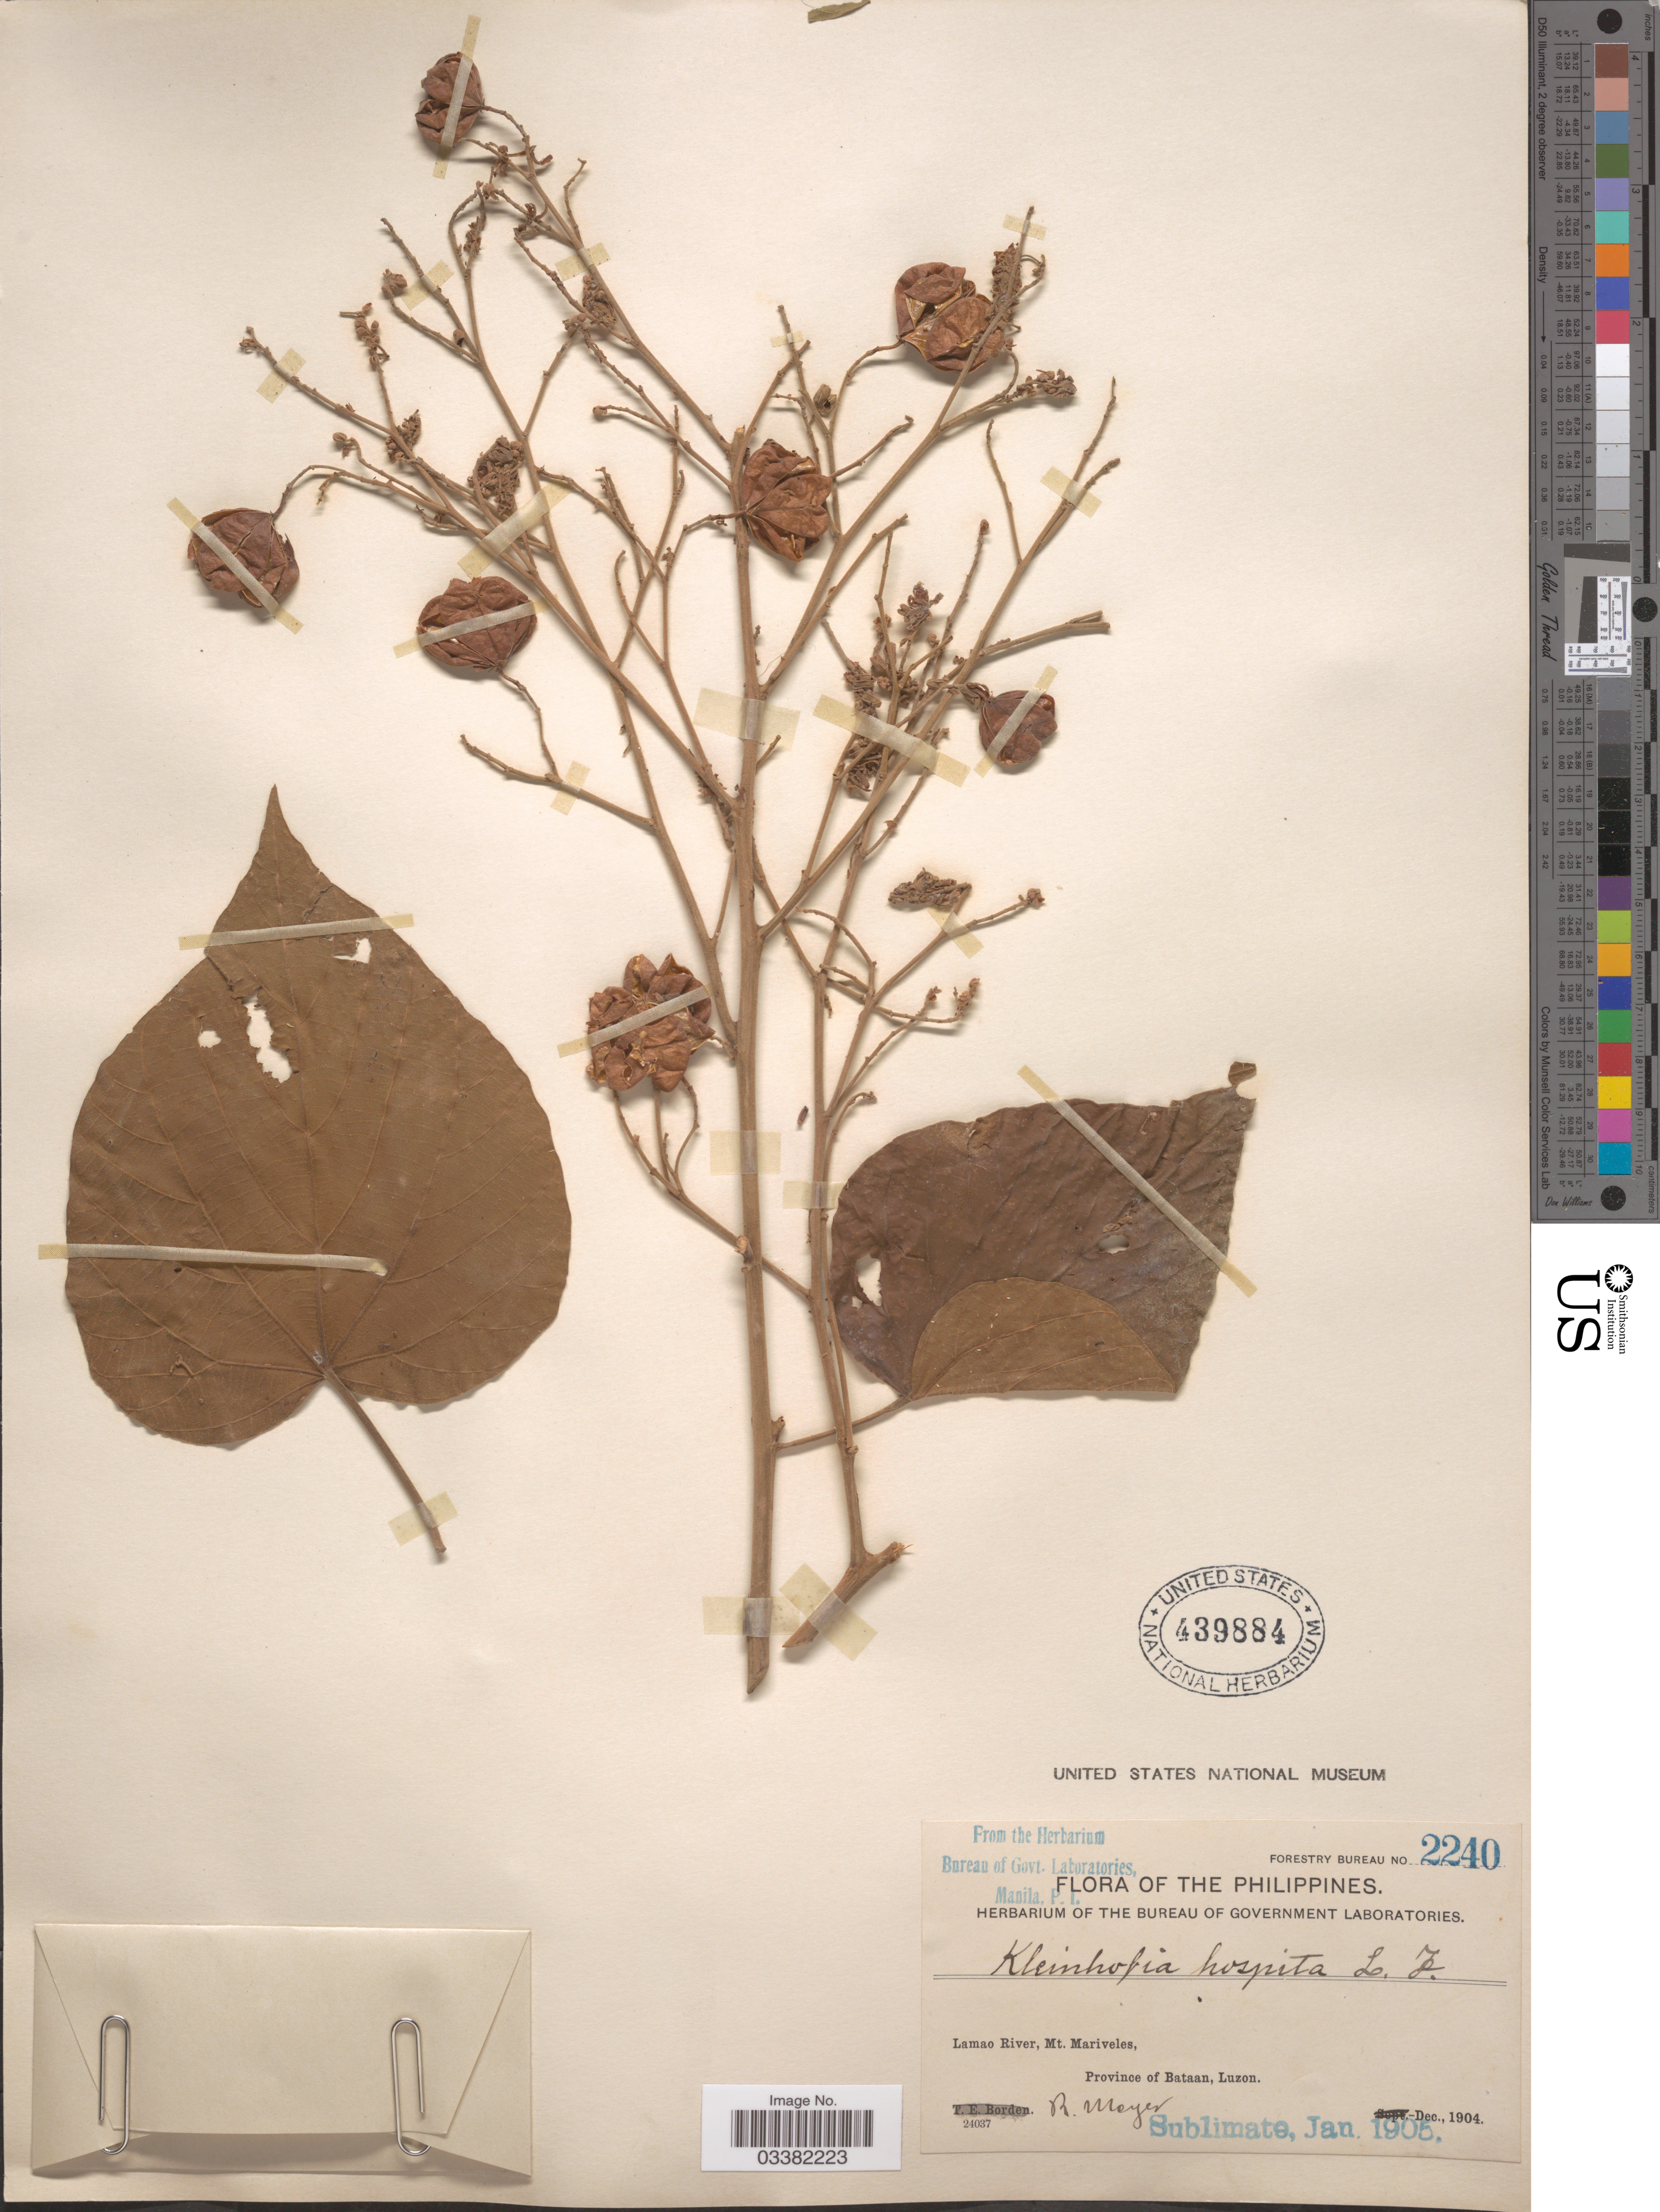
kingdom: Plantae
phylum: Tracheophyta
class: Magnoliopsida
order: Malvales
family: Malvaceae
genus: Kleinhovia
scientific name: Kleinhovia hospita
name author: L.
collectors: R. Meyer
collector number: Forestry Bureau 2240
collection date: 1904-12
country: Philippines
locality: Lamao River, Mt. Mariveles, Province of Bataan, Luzon.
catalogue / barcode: US 439884